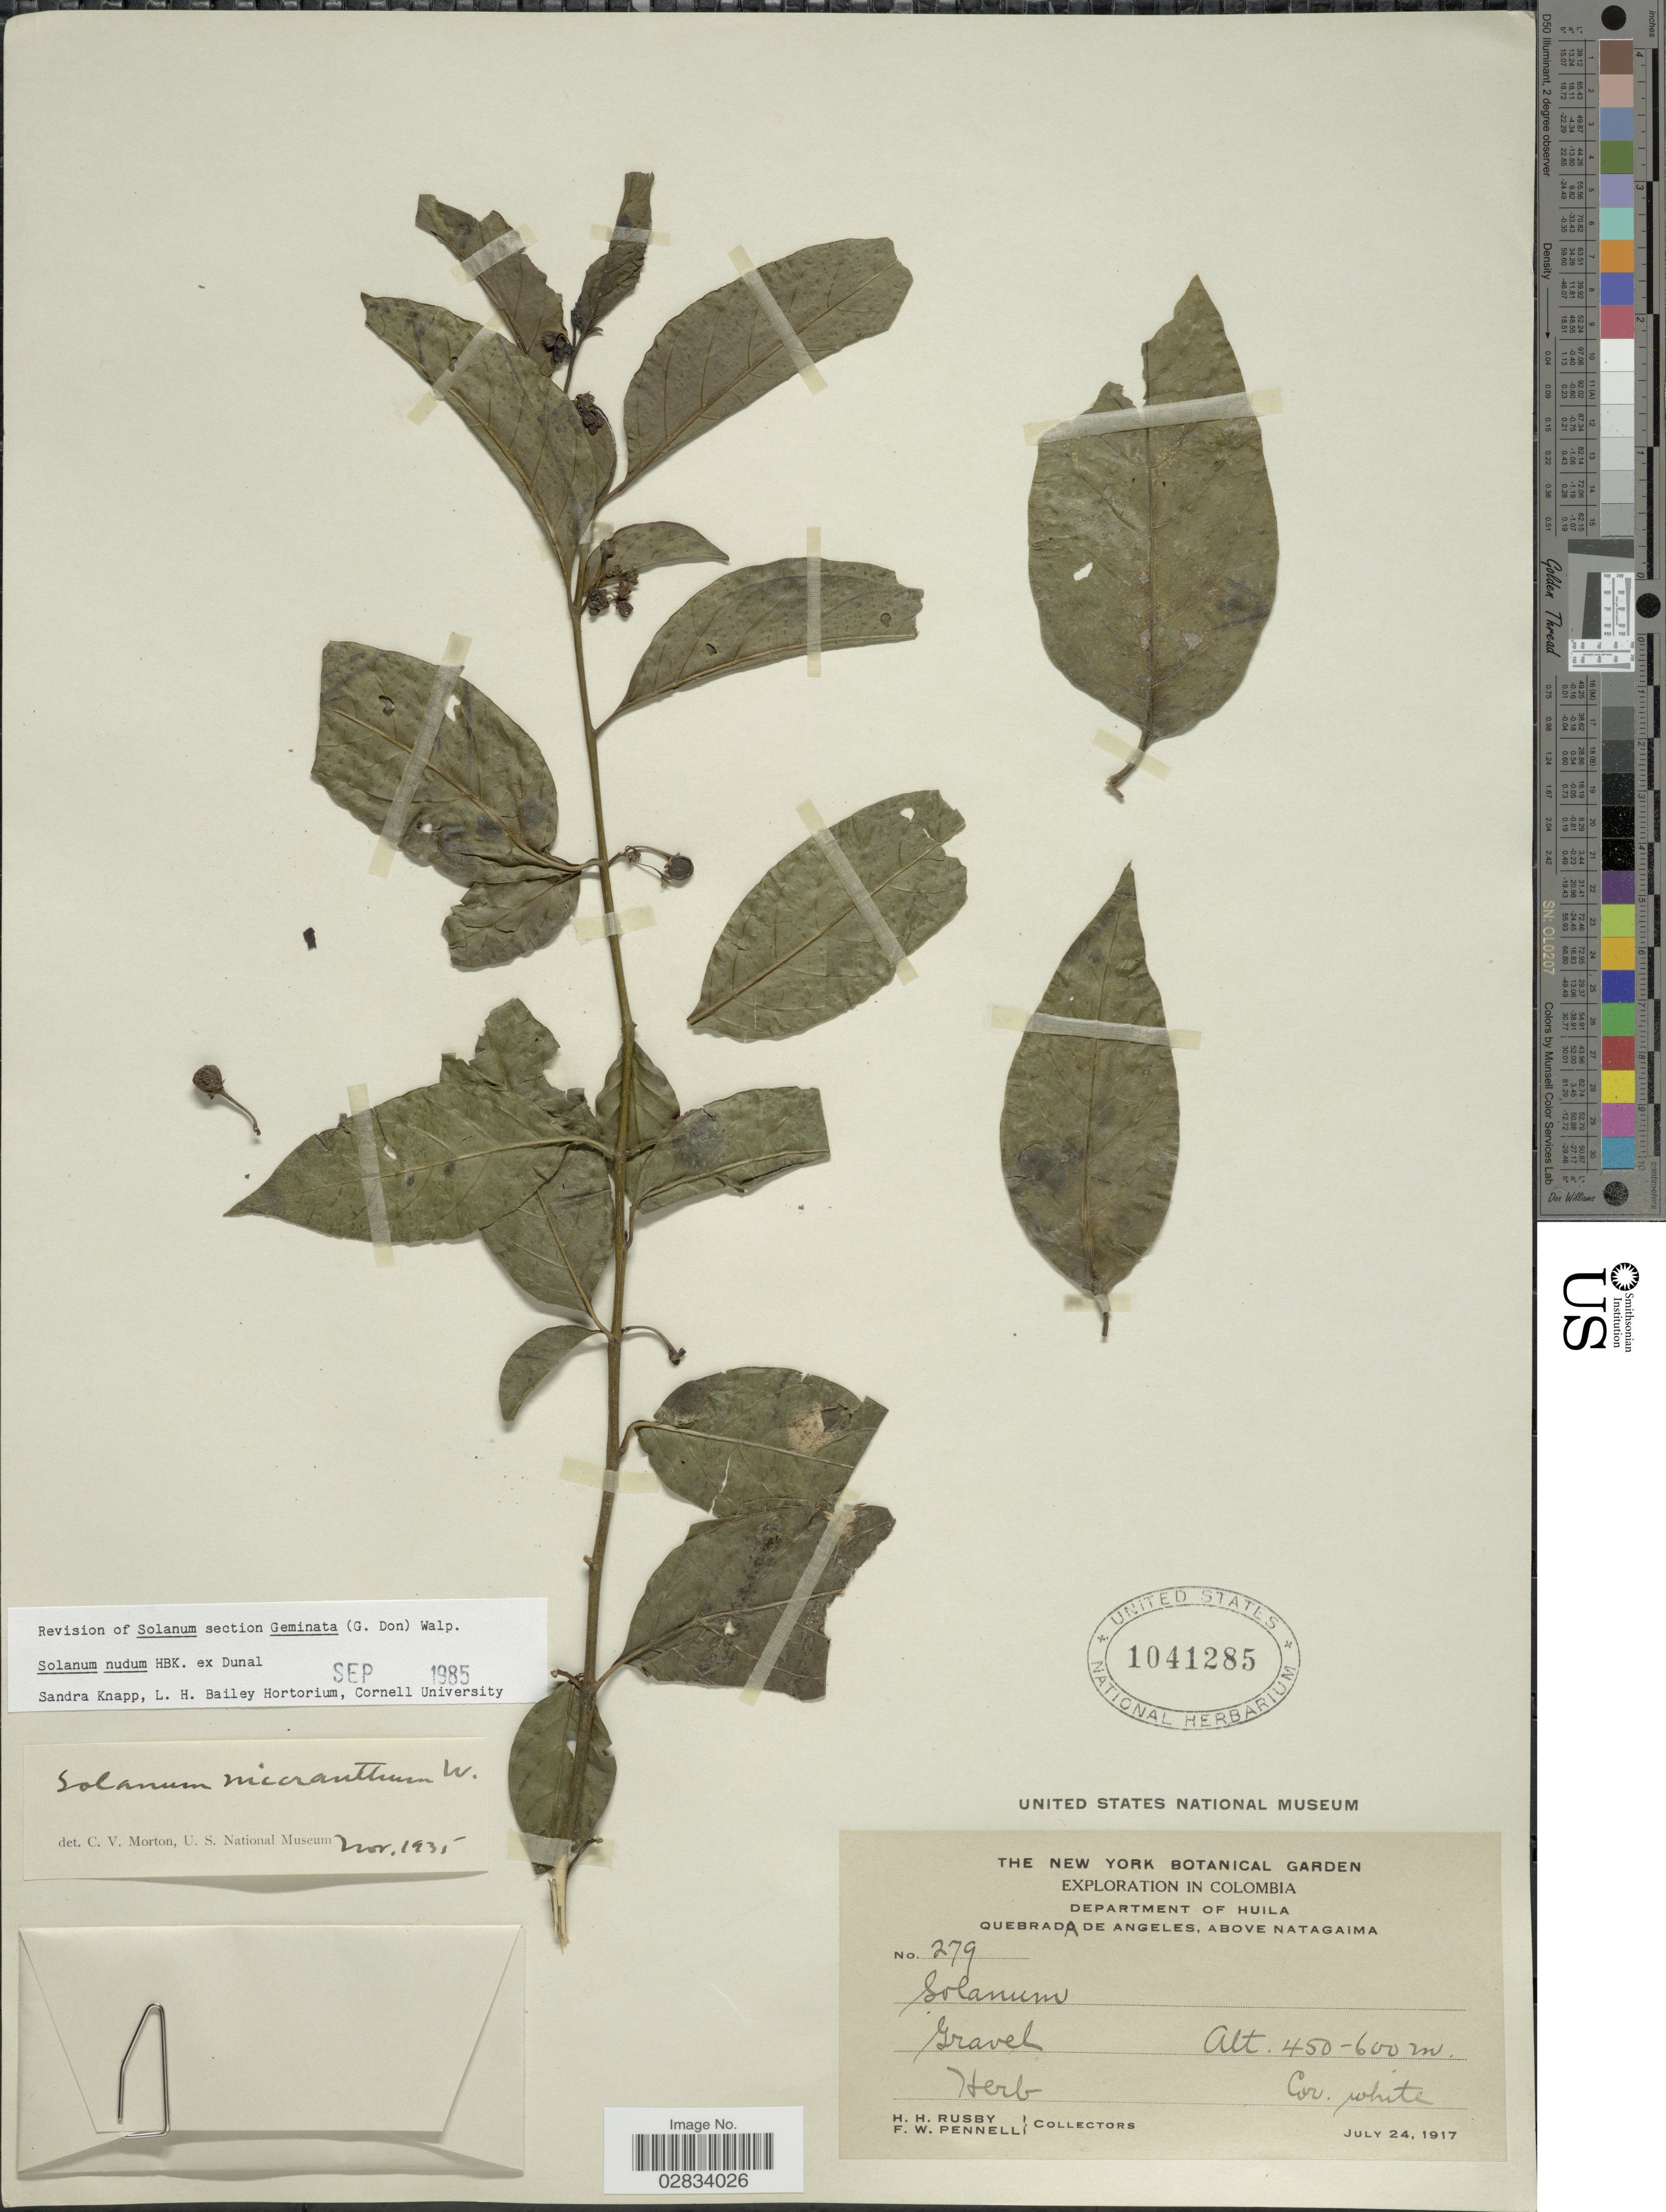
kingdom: Plantae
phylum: Tracheophyta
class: Magnoliopsida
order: Solanales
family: Solanaceae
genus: Solanum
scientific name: Solanum nudum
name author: Dunal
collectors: H. H. Rusby & F. W. Pennell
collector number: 279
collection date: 1917-07-24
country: Colombia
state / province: Huila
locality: Department of Huila, Quebrada de Angeles, above Natagaima.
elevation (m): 450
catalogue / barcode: US 1041285